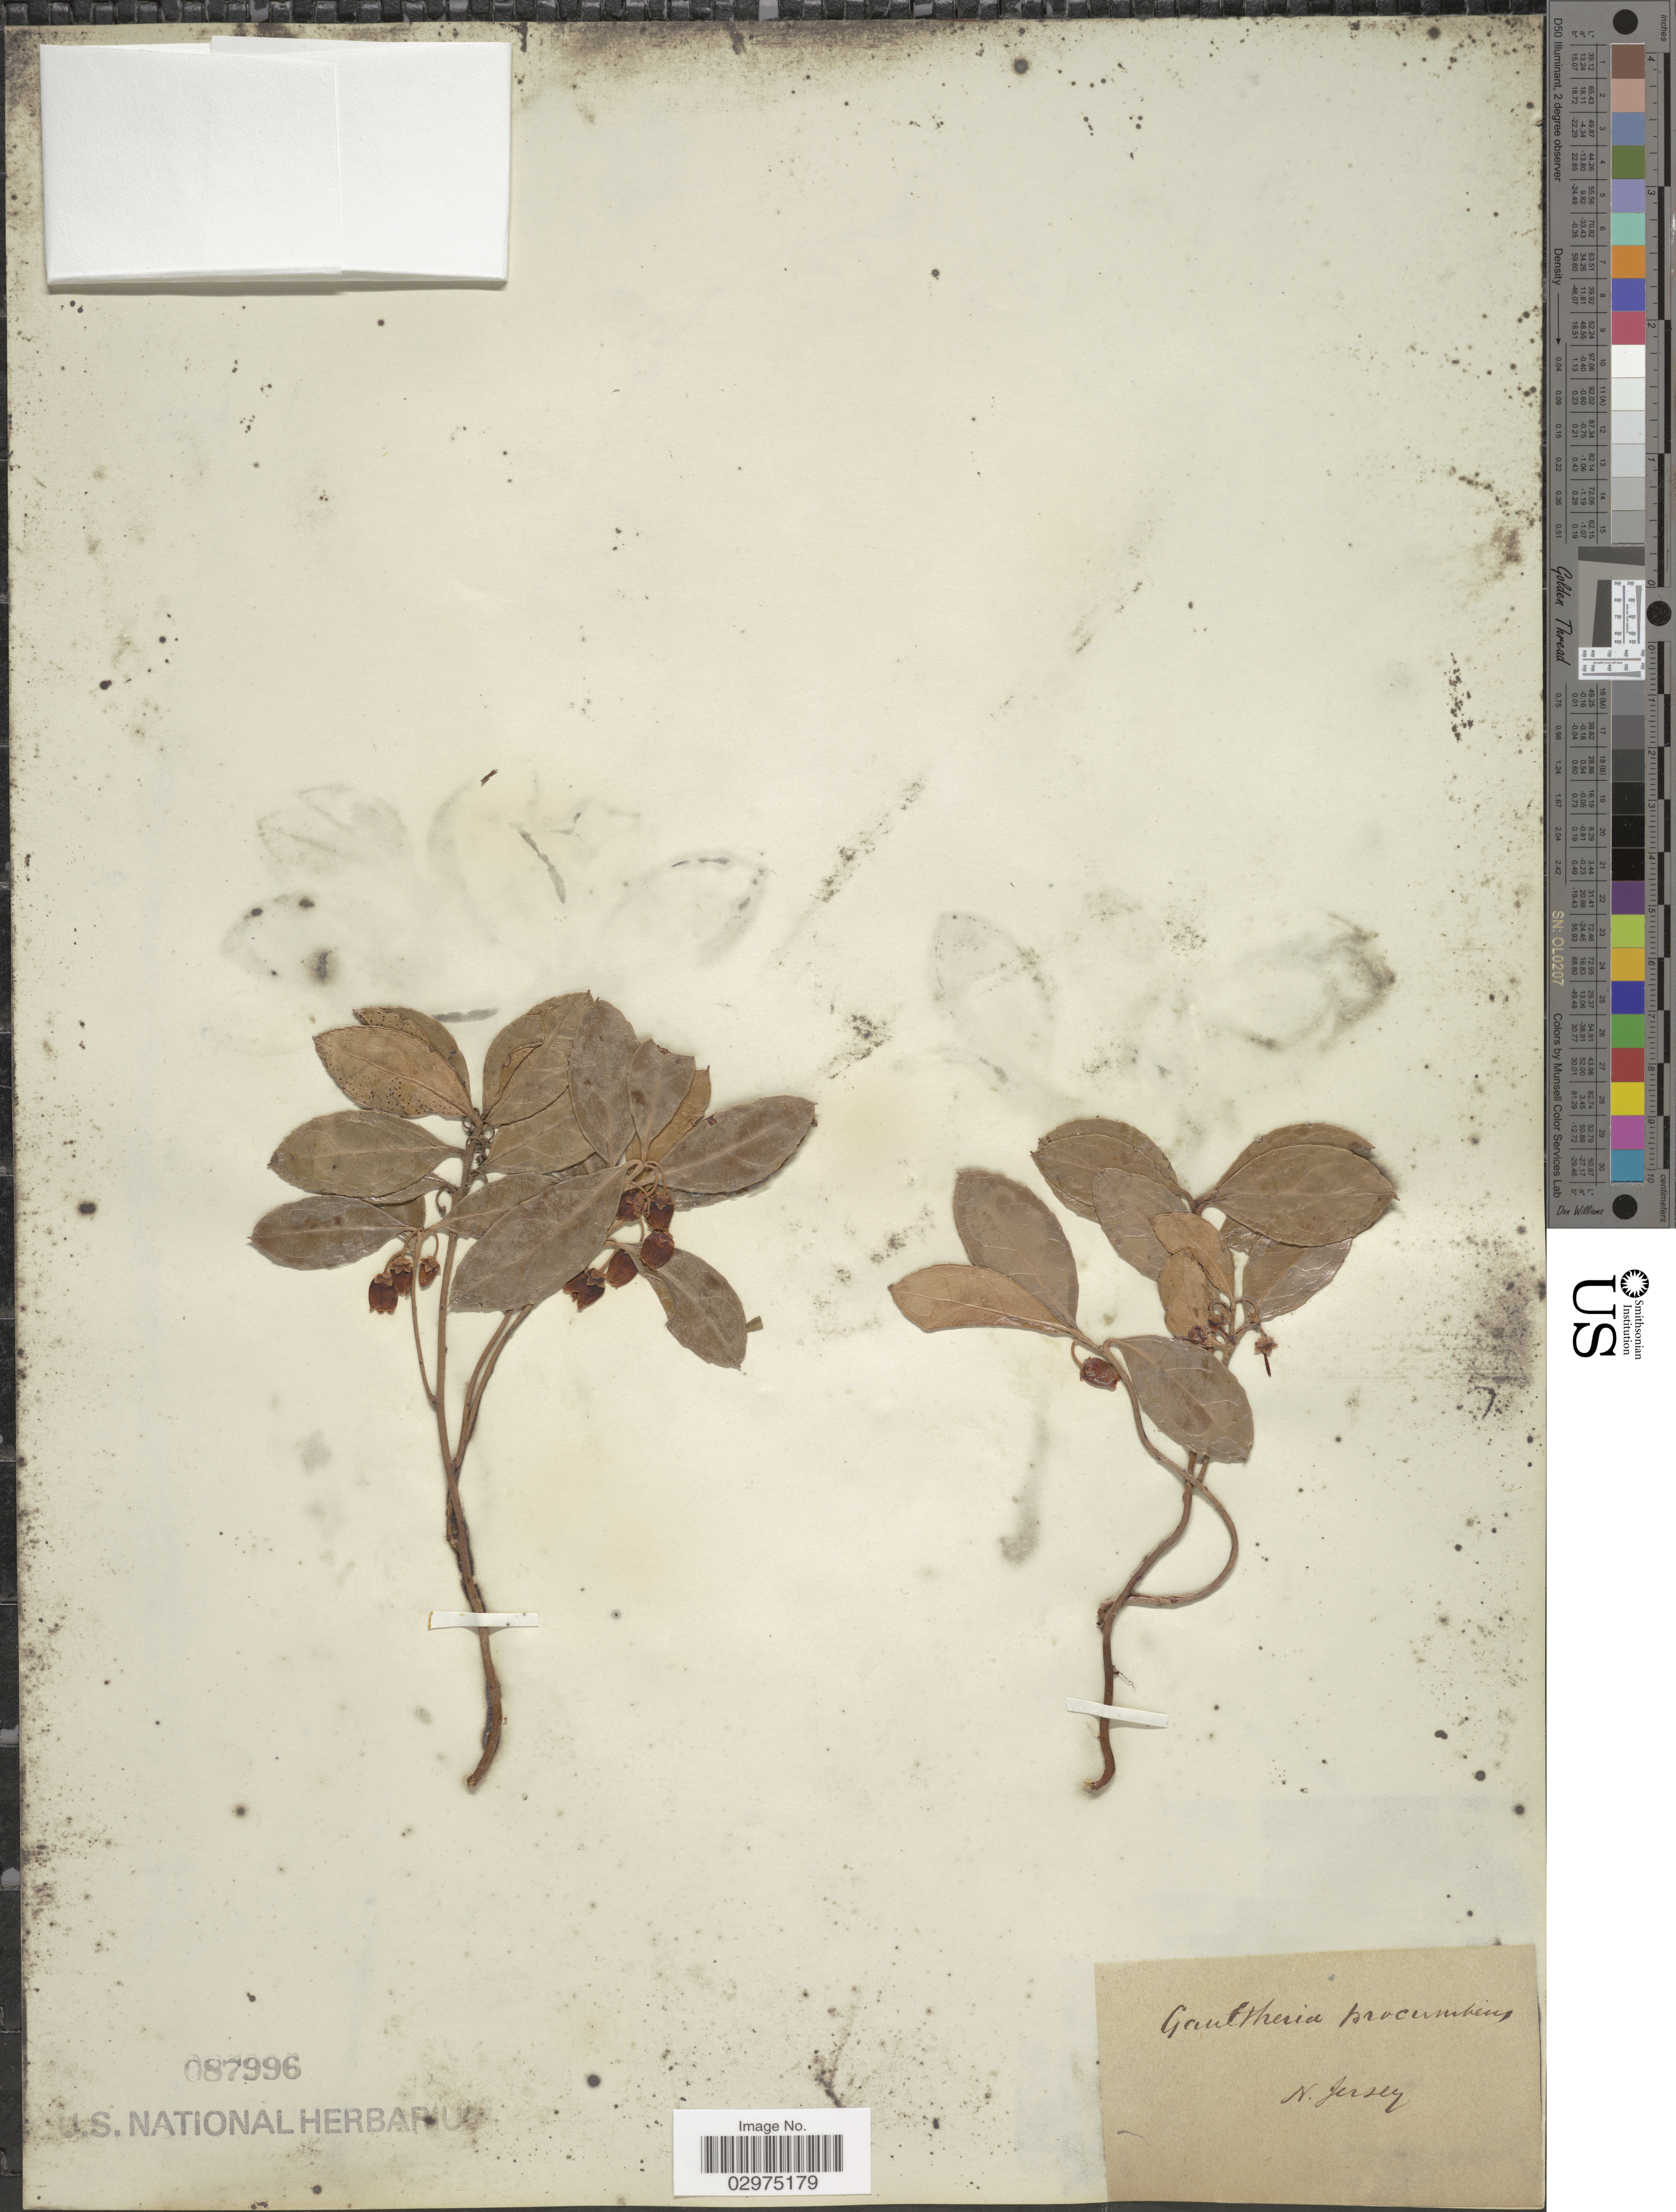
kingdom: Plantae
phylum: Tracheophyta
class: Magnoliopsida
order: Ericales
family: Ericaceae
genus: Gaultheria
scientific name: Gaultheria procumbens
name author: L.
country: United States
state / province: New Jersey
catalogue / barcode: US 87996